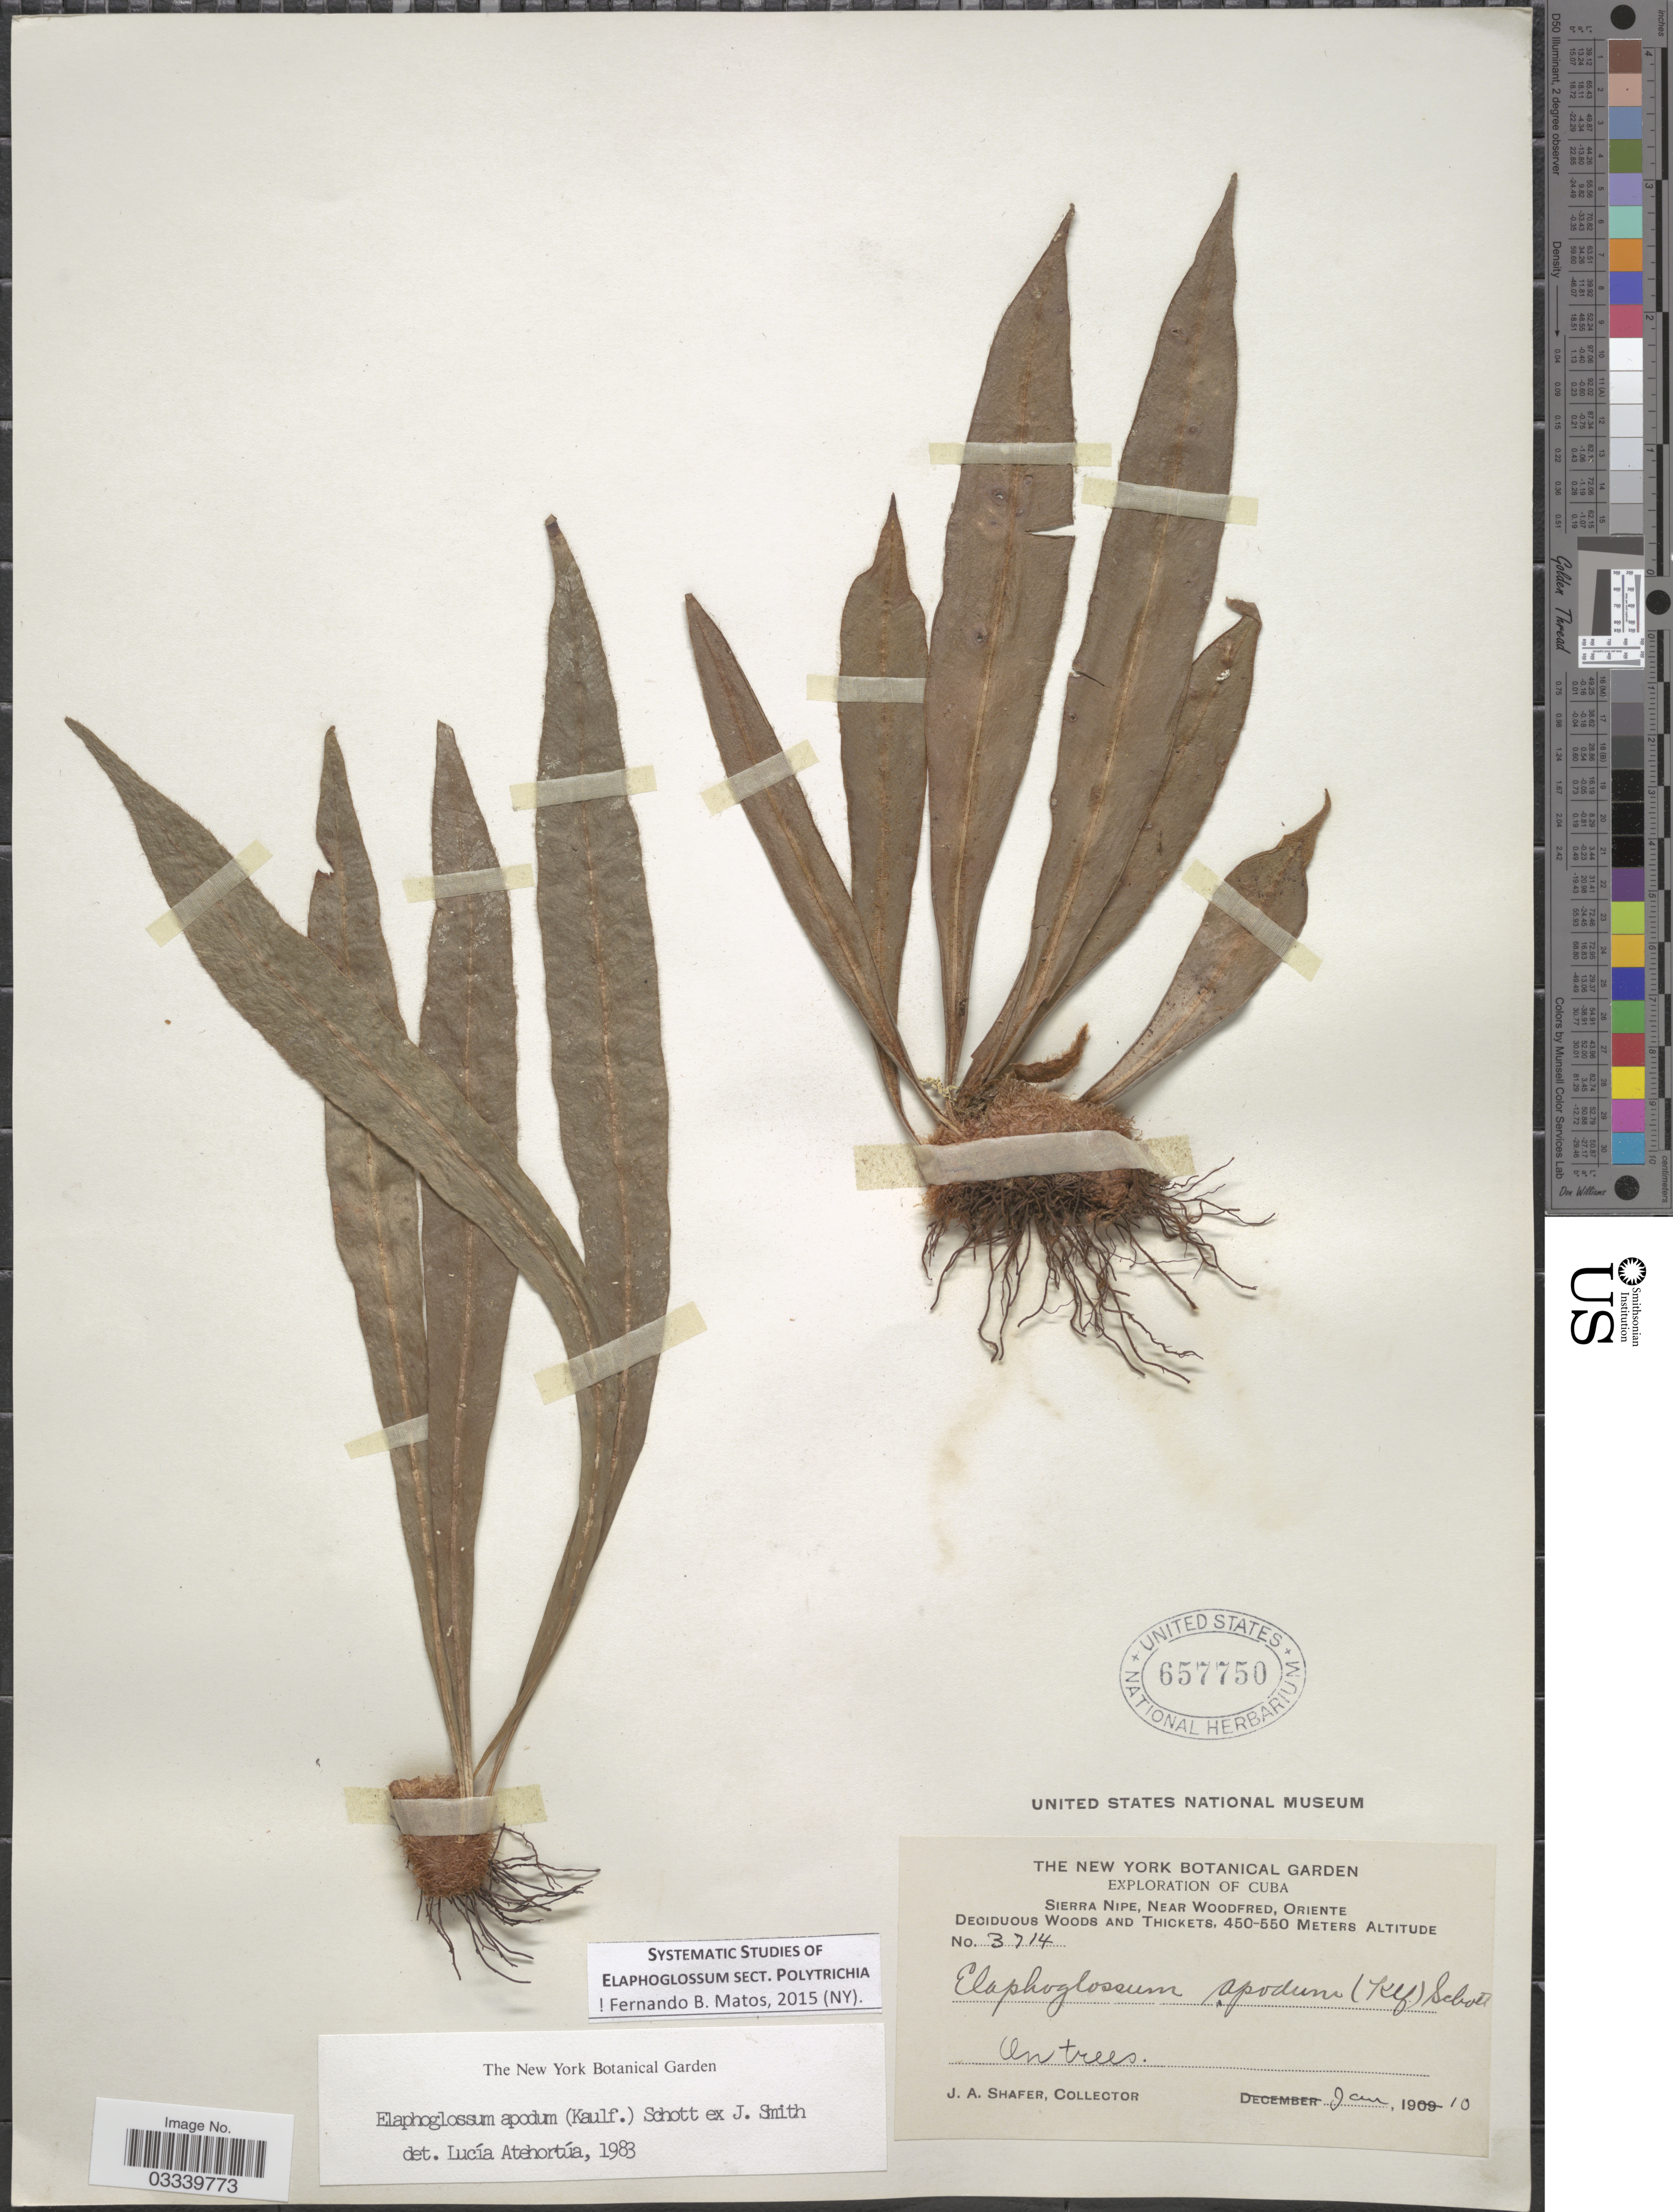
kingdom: Plantae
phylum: Tracheophyta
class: Polypodiopsida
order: Polypodiales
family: Dryopteridaceae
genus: Elaphoglossum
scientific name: Elaphoglossum apodum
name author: (Kaulf.) Schott ex J. Sm.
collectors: J. A. Shafer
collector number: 3714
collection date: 1910-01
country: Cuba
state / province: Oriente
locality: Sierra Nipe Woodfred.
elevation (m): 450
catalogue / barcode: US 657750